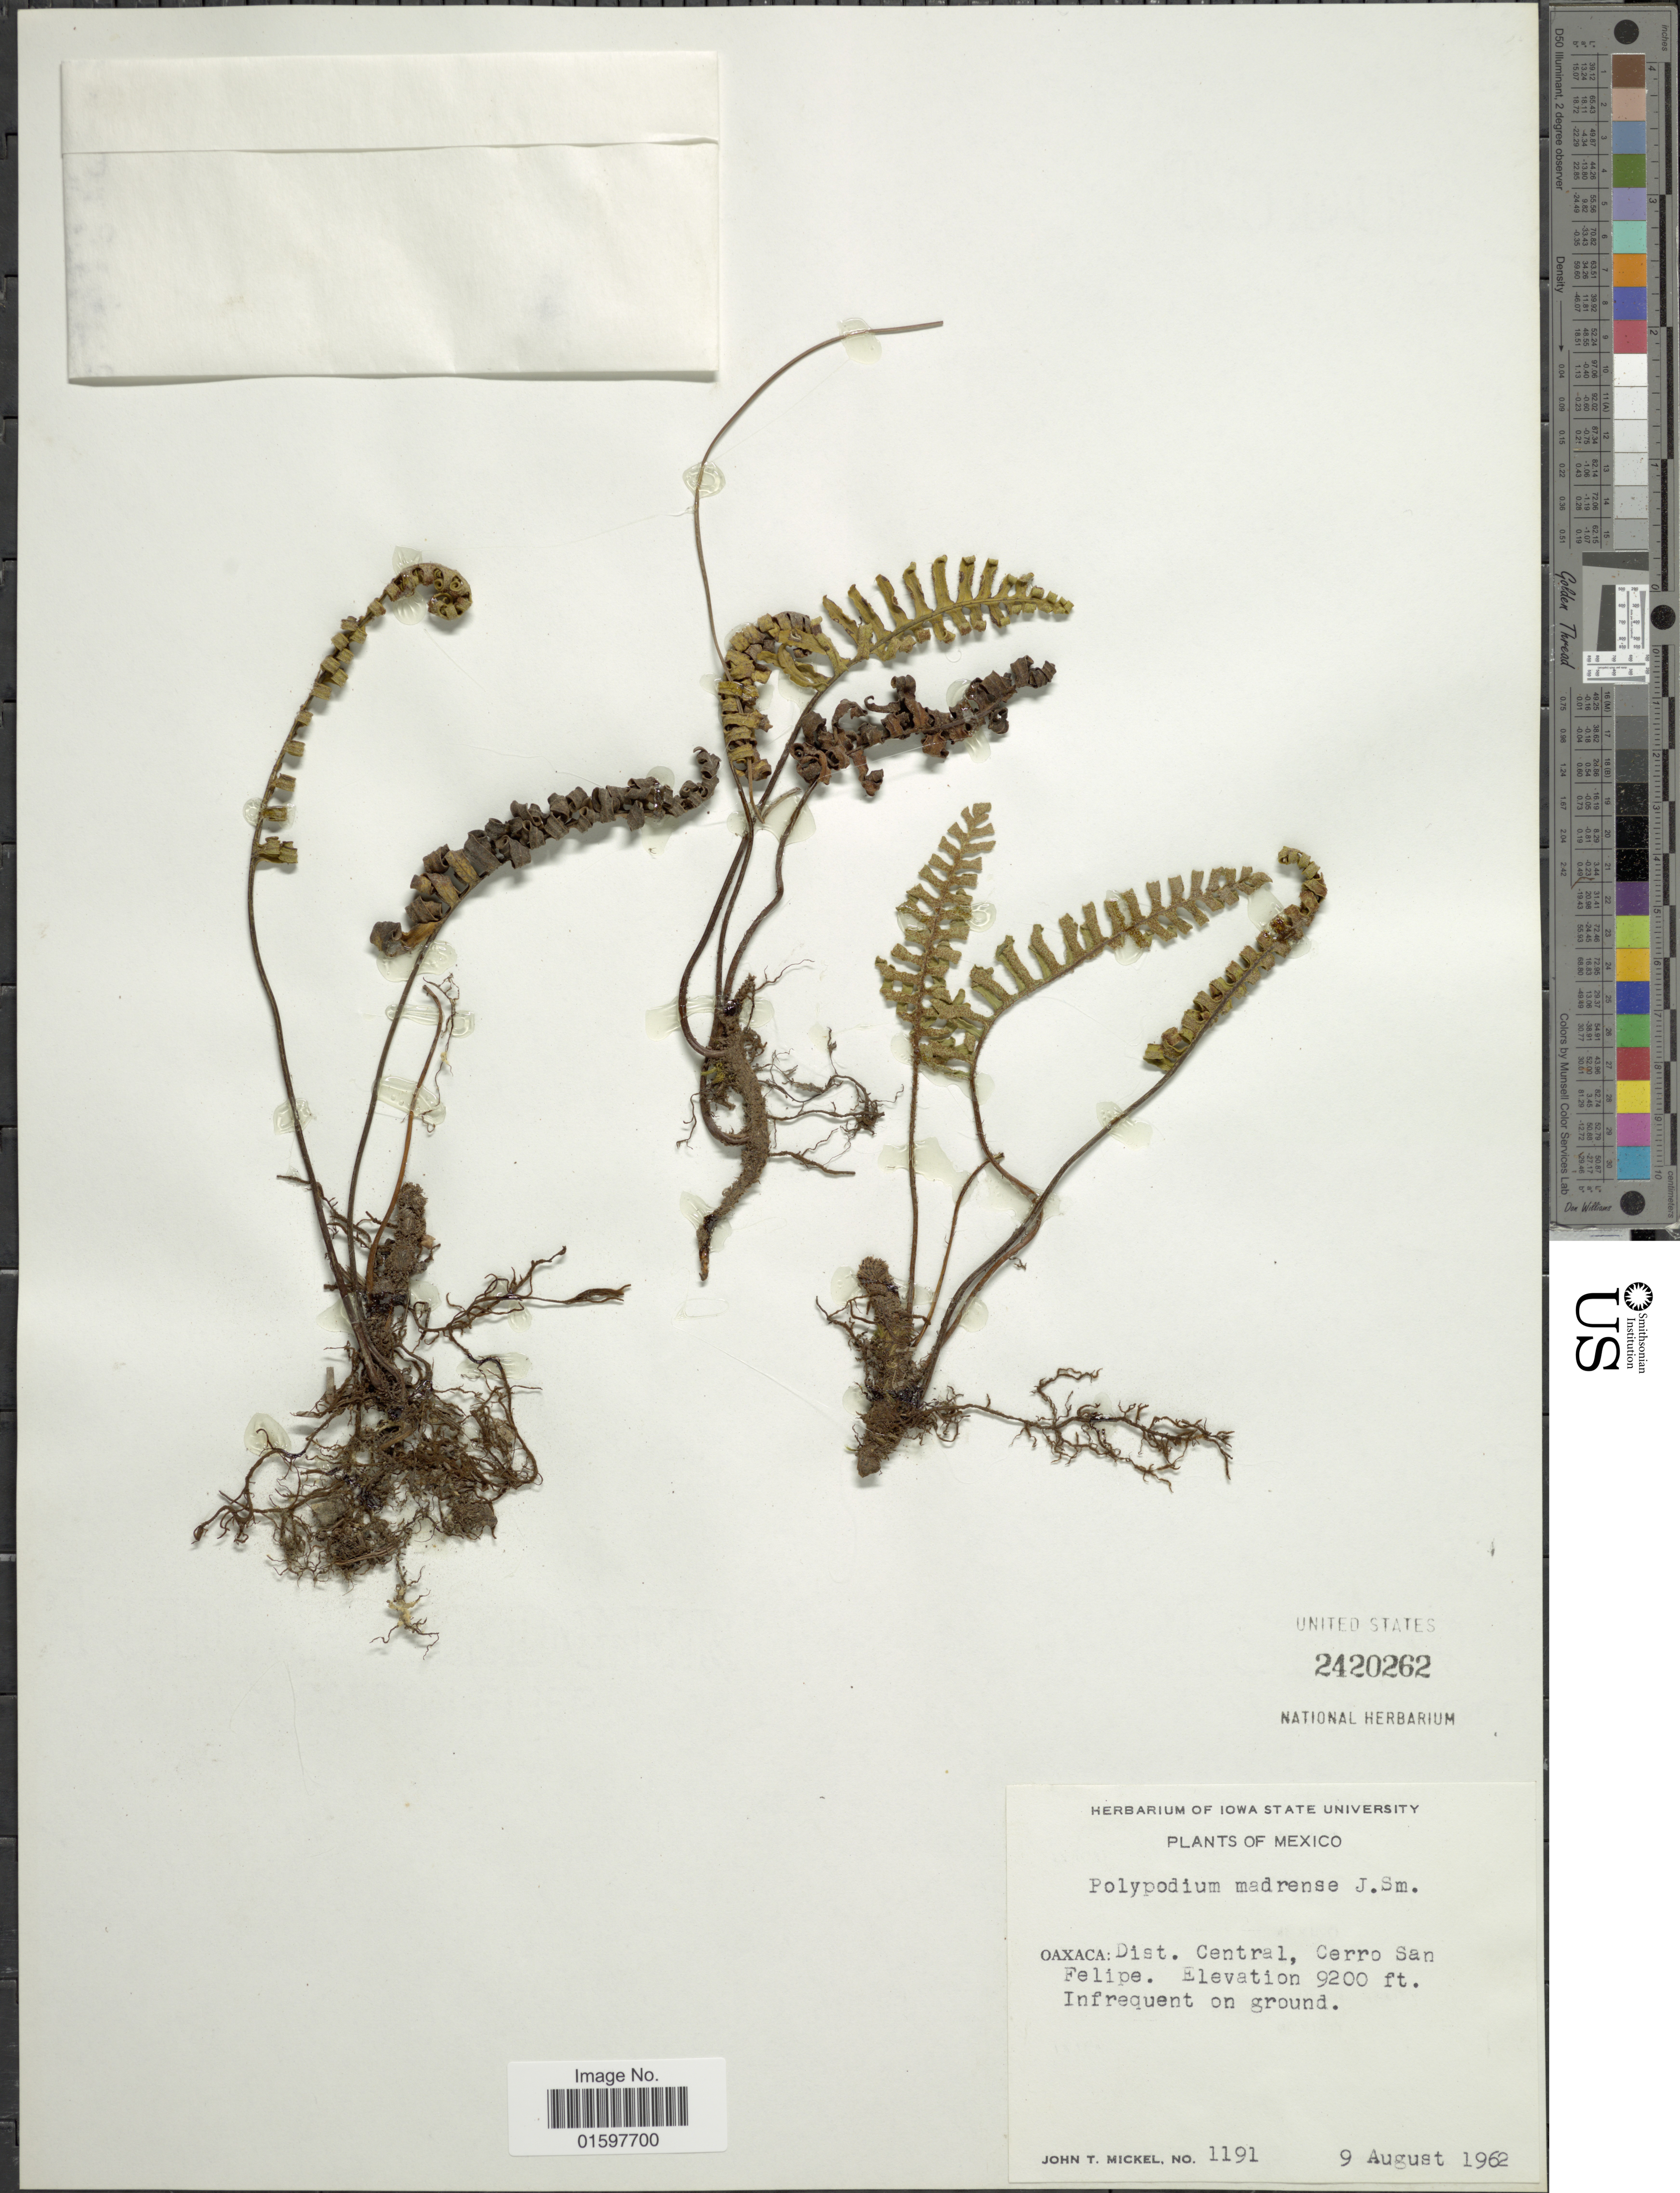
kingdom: Plantae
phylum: Tracheophyta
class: Polypodiopsida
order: Polypodiales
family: Polypodiaceae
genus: Pleopeltis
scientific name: Pleopeltis madrense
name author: (J. Sm.) A.R. Sm. & Tejero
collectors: J. T. Mickel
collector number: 1191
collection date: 1962-08-09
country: Mexico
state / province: Oaxaca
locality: Dist. Central, Cerro San Felipe.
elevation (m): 2804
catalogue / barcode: US 2420262